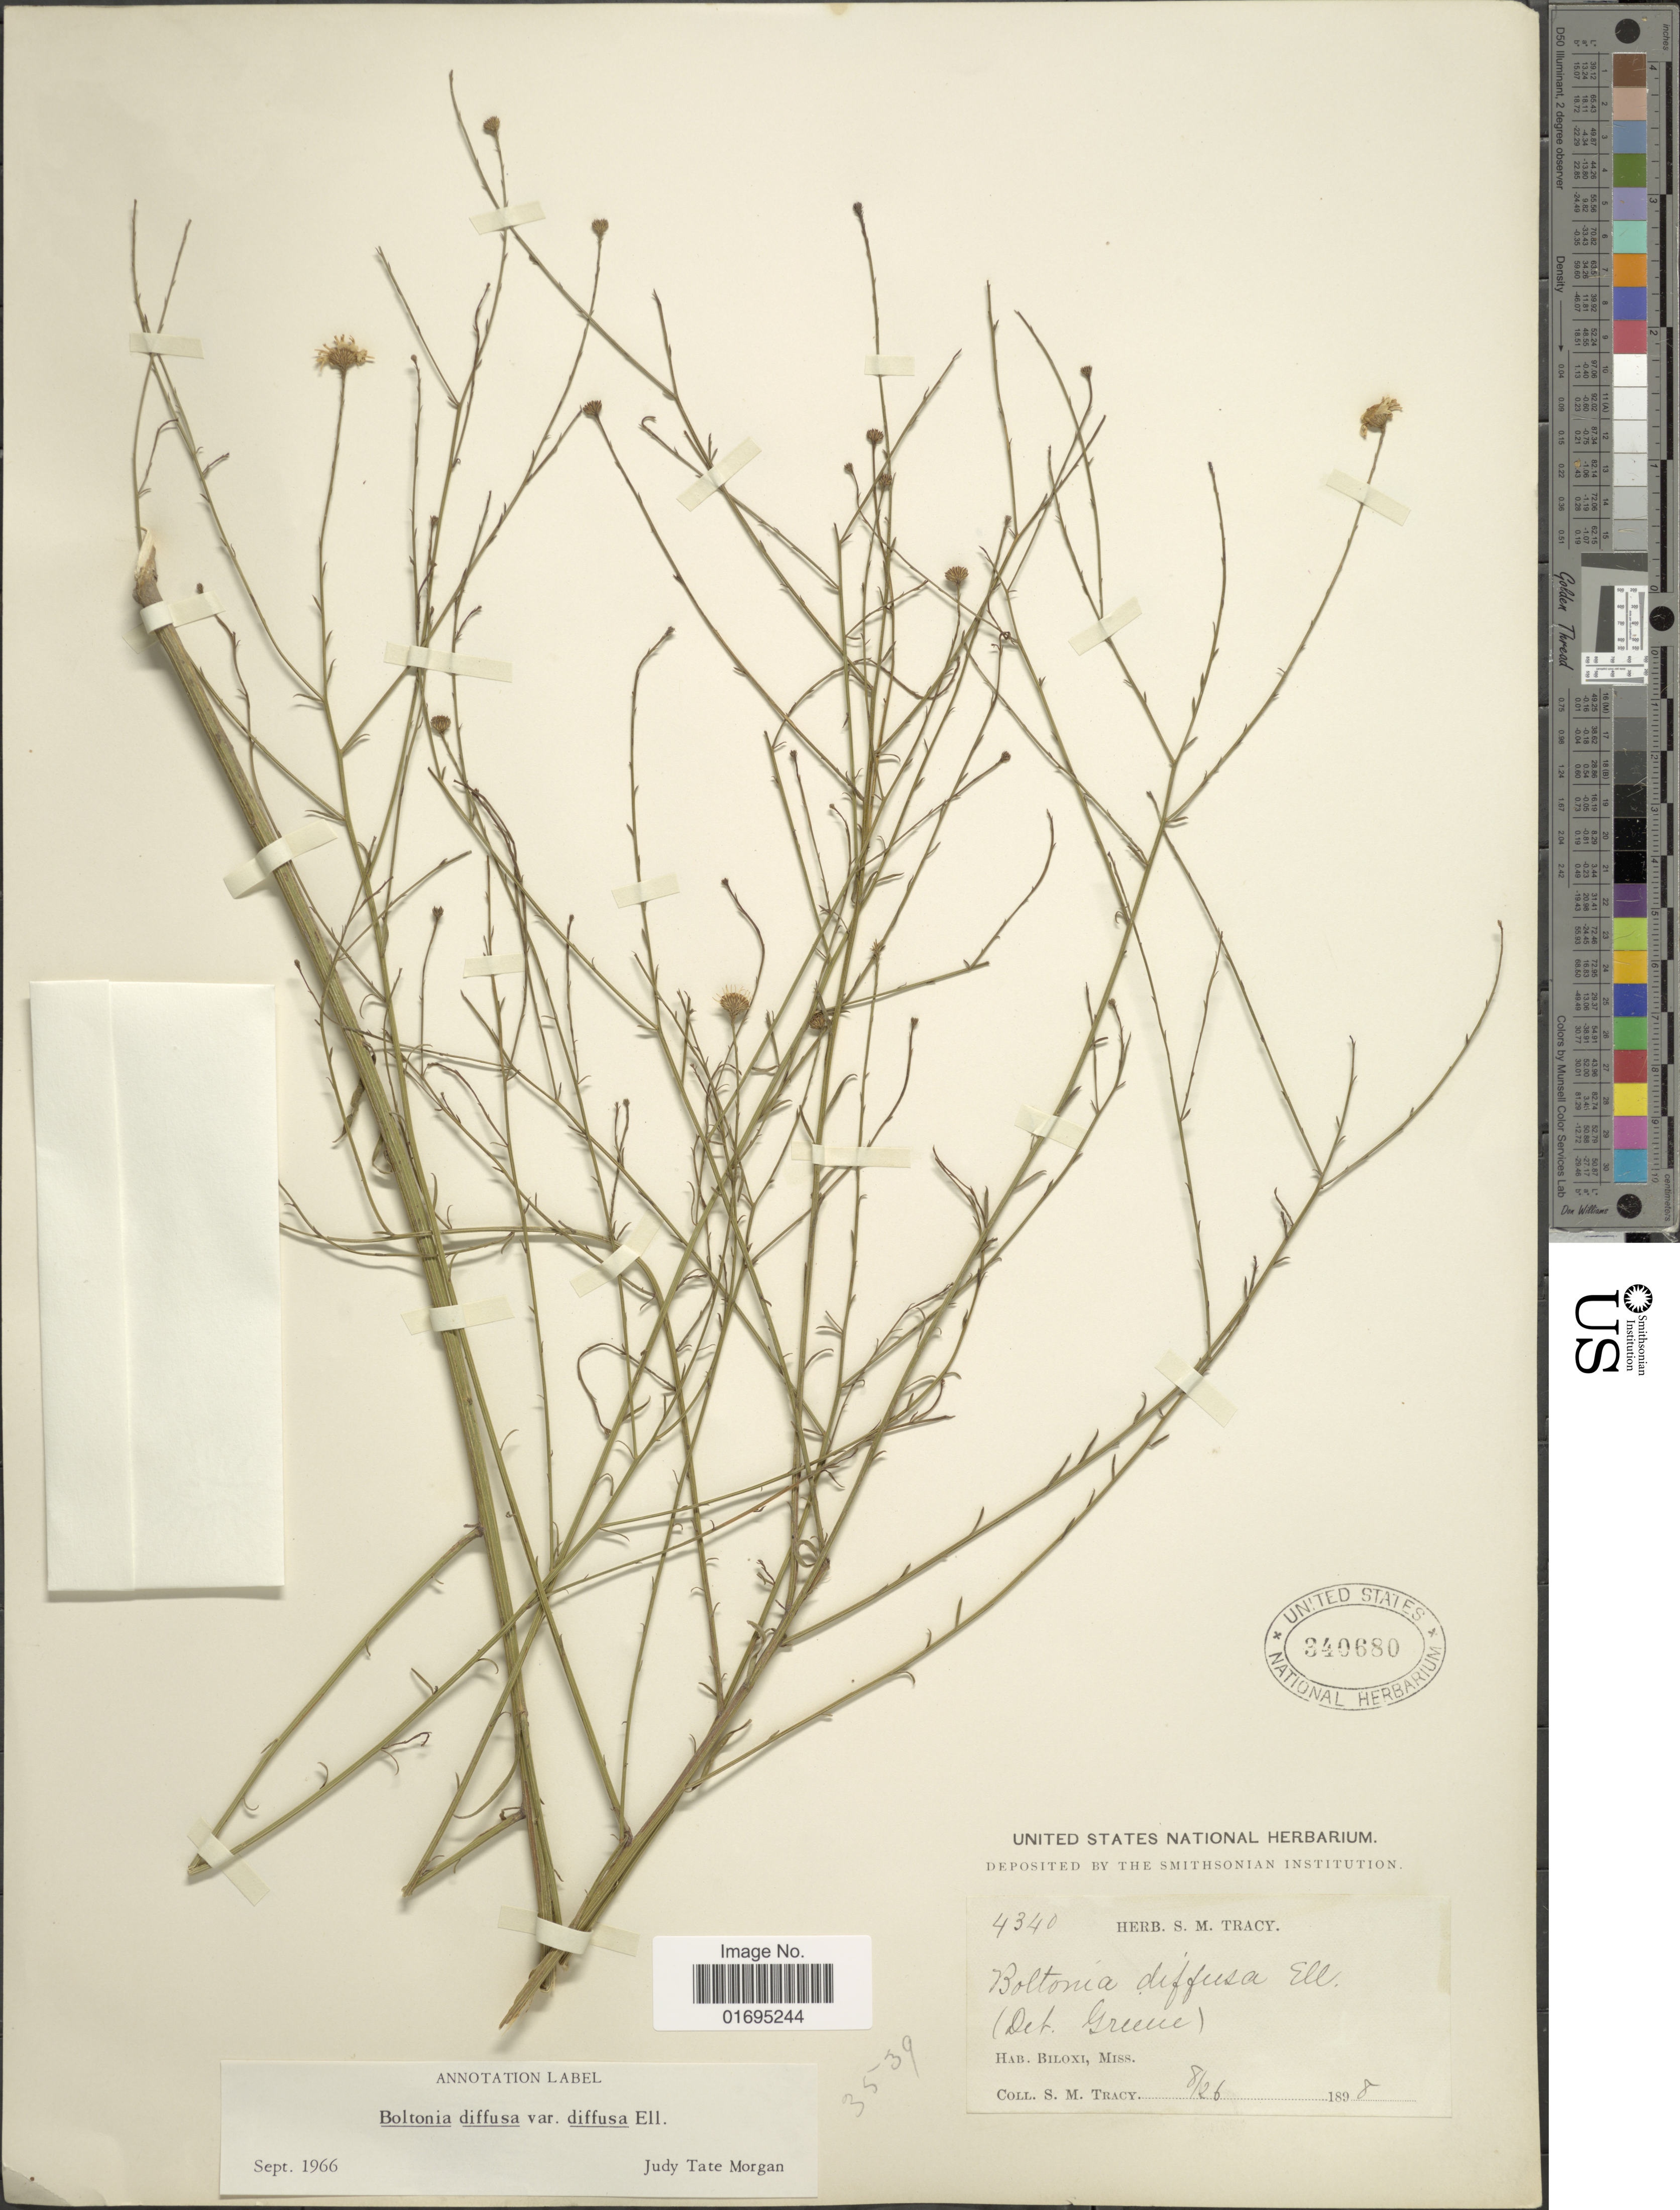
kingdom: Plantae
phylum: Tracheophyta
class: Magnoliopsida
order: Asterales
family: Asteraceae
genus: Boltonia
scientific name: Boltonia diffusa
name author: Elliott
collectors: S. Stracy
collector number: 4340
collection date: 1898-08-26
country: United States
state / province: Mississippi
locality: Biloxi, Miss.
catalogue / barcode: US 340680